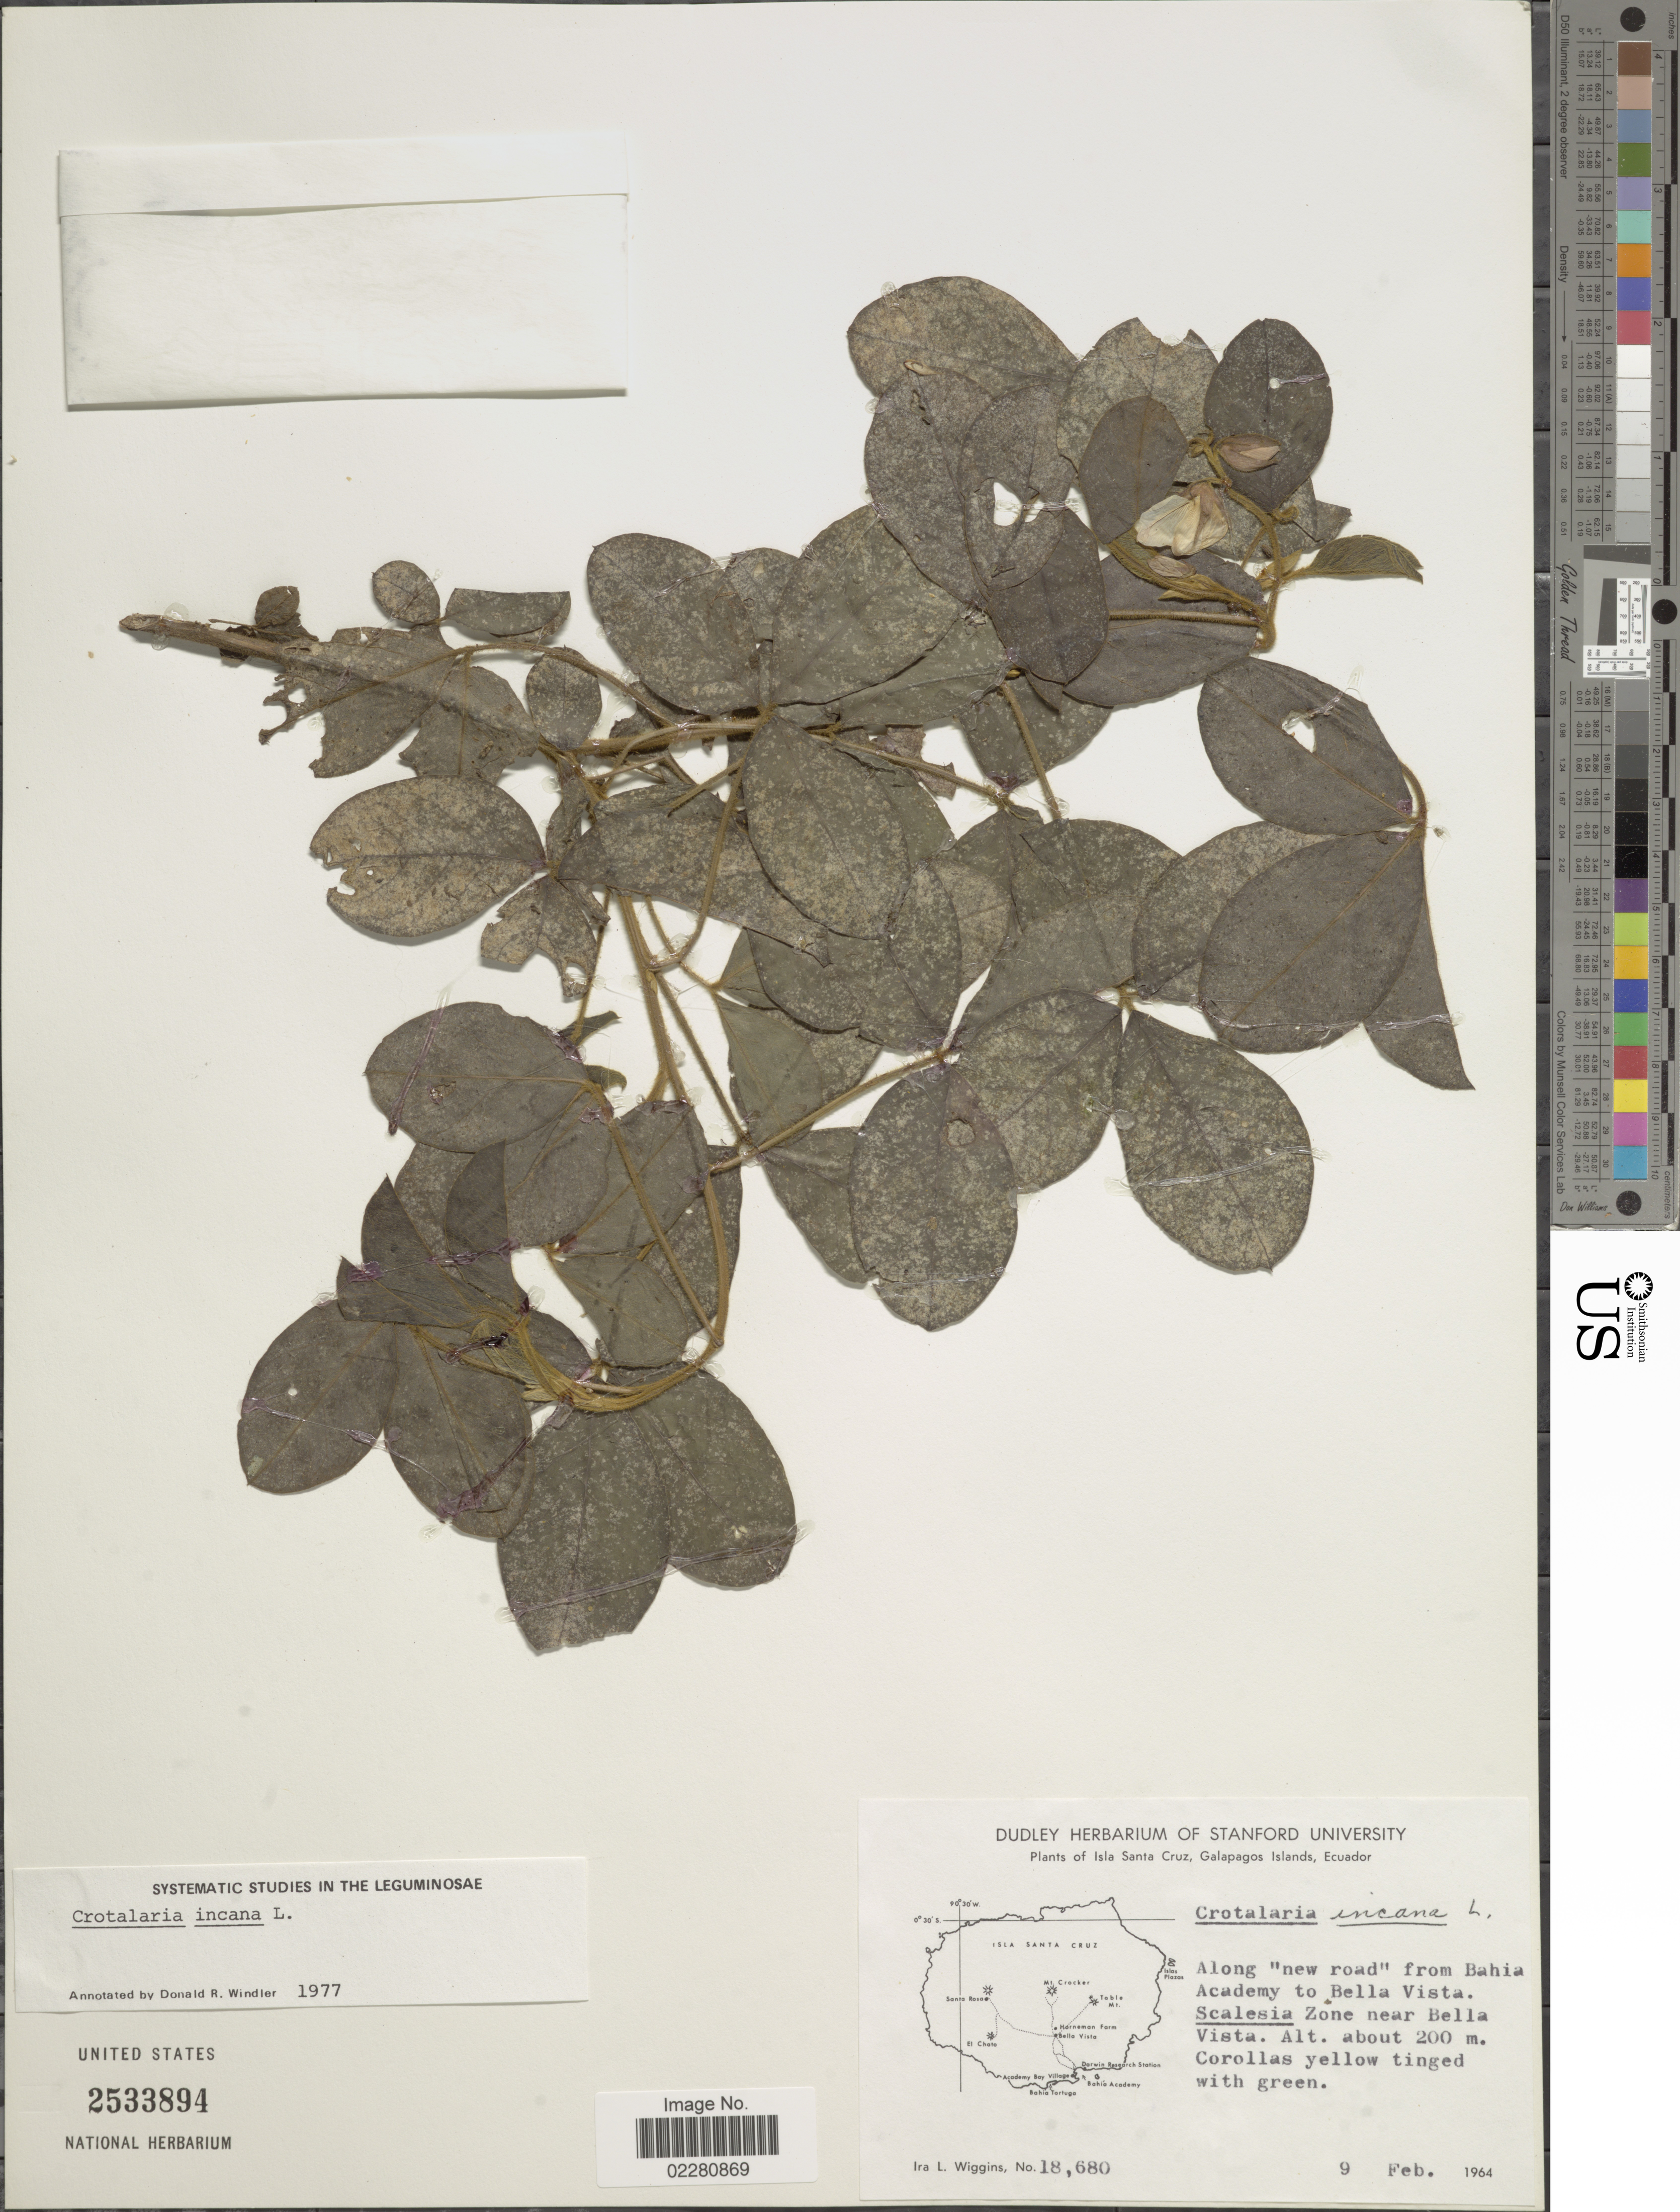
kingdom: Plantae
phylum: Tracheophyta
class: Magnoliopsida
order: Fabales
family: Fabaceae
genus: Crotalaria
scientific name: Crotalaria incana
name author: L.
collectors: I. L. Wiggins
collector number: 18680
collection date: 1964-02-09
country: Ecuador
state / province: Colón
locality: Isla Santa Cruz, Galapagos Islands, Ecuador. Along "new road" from Bahia Academy to Bella Vista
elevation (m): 200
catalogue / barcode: US 2533894